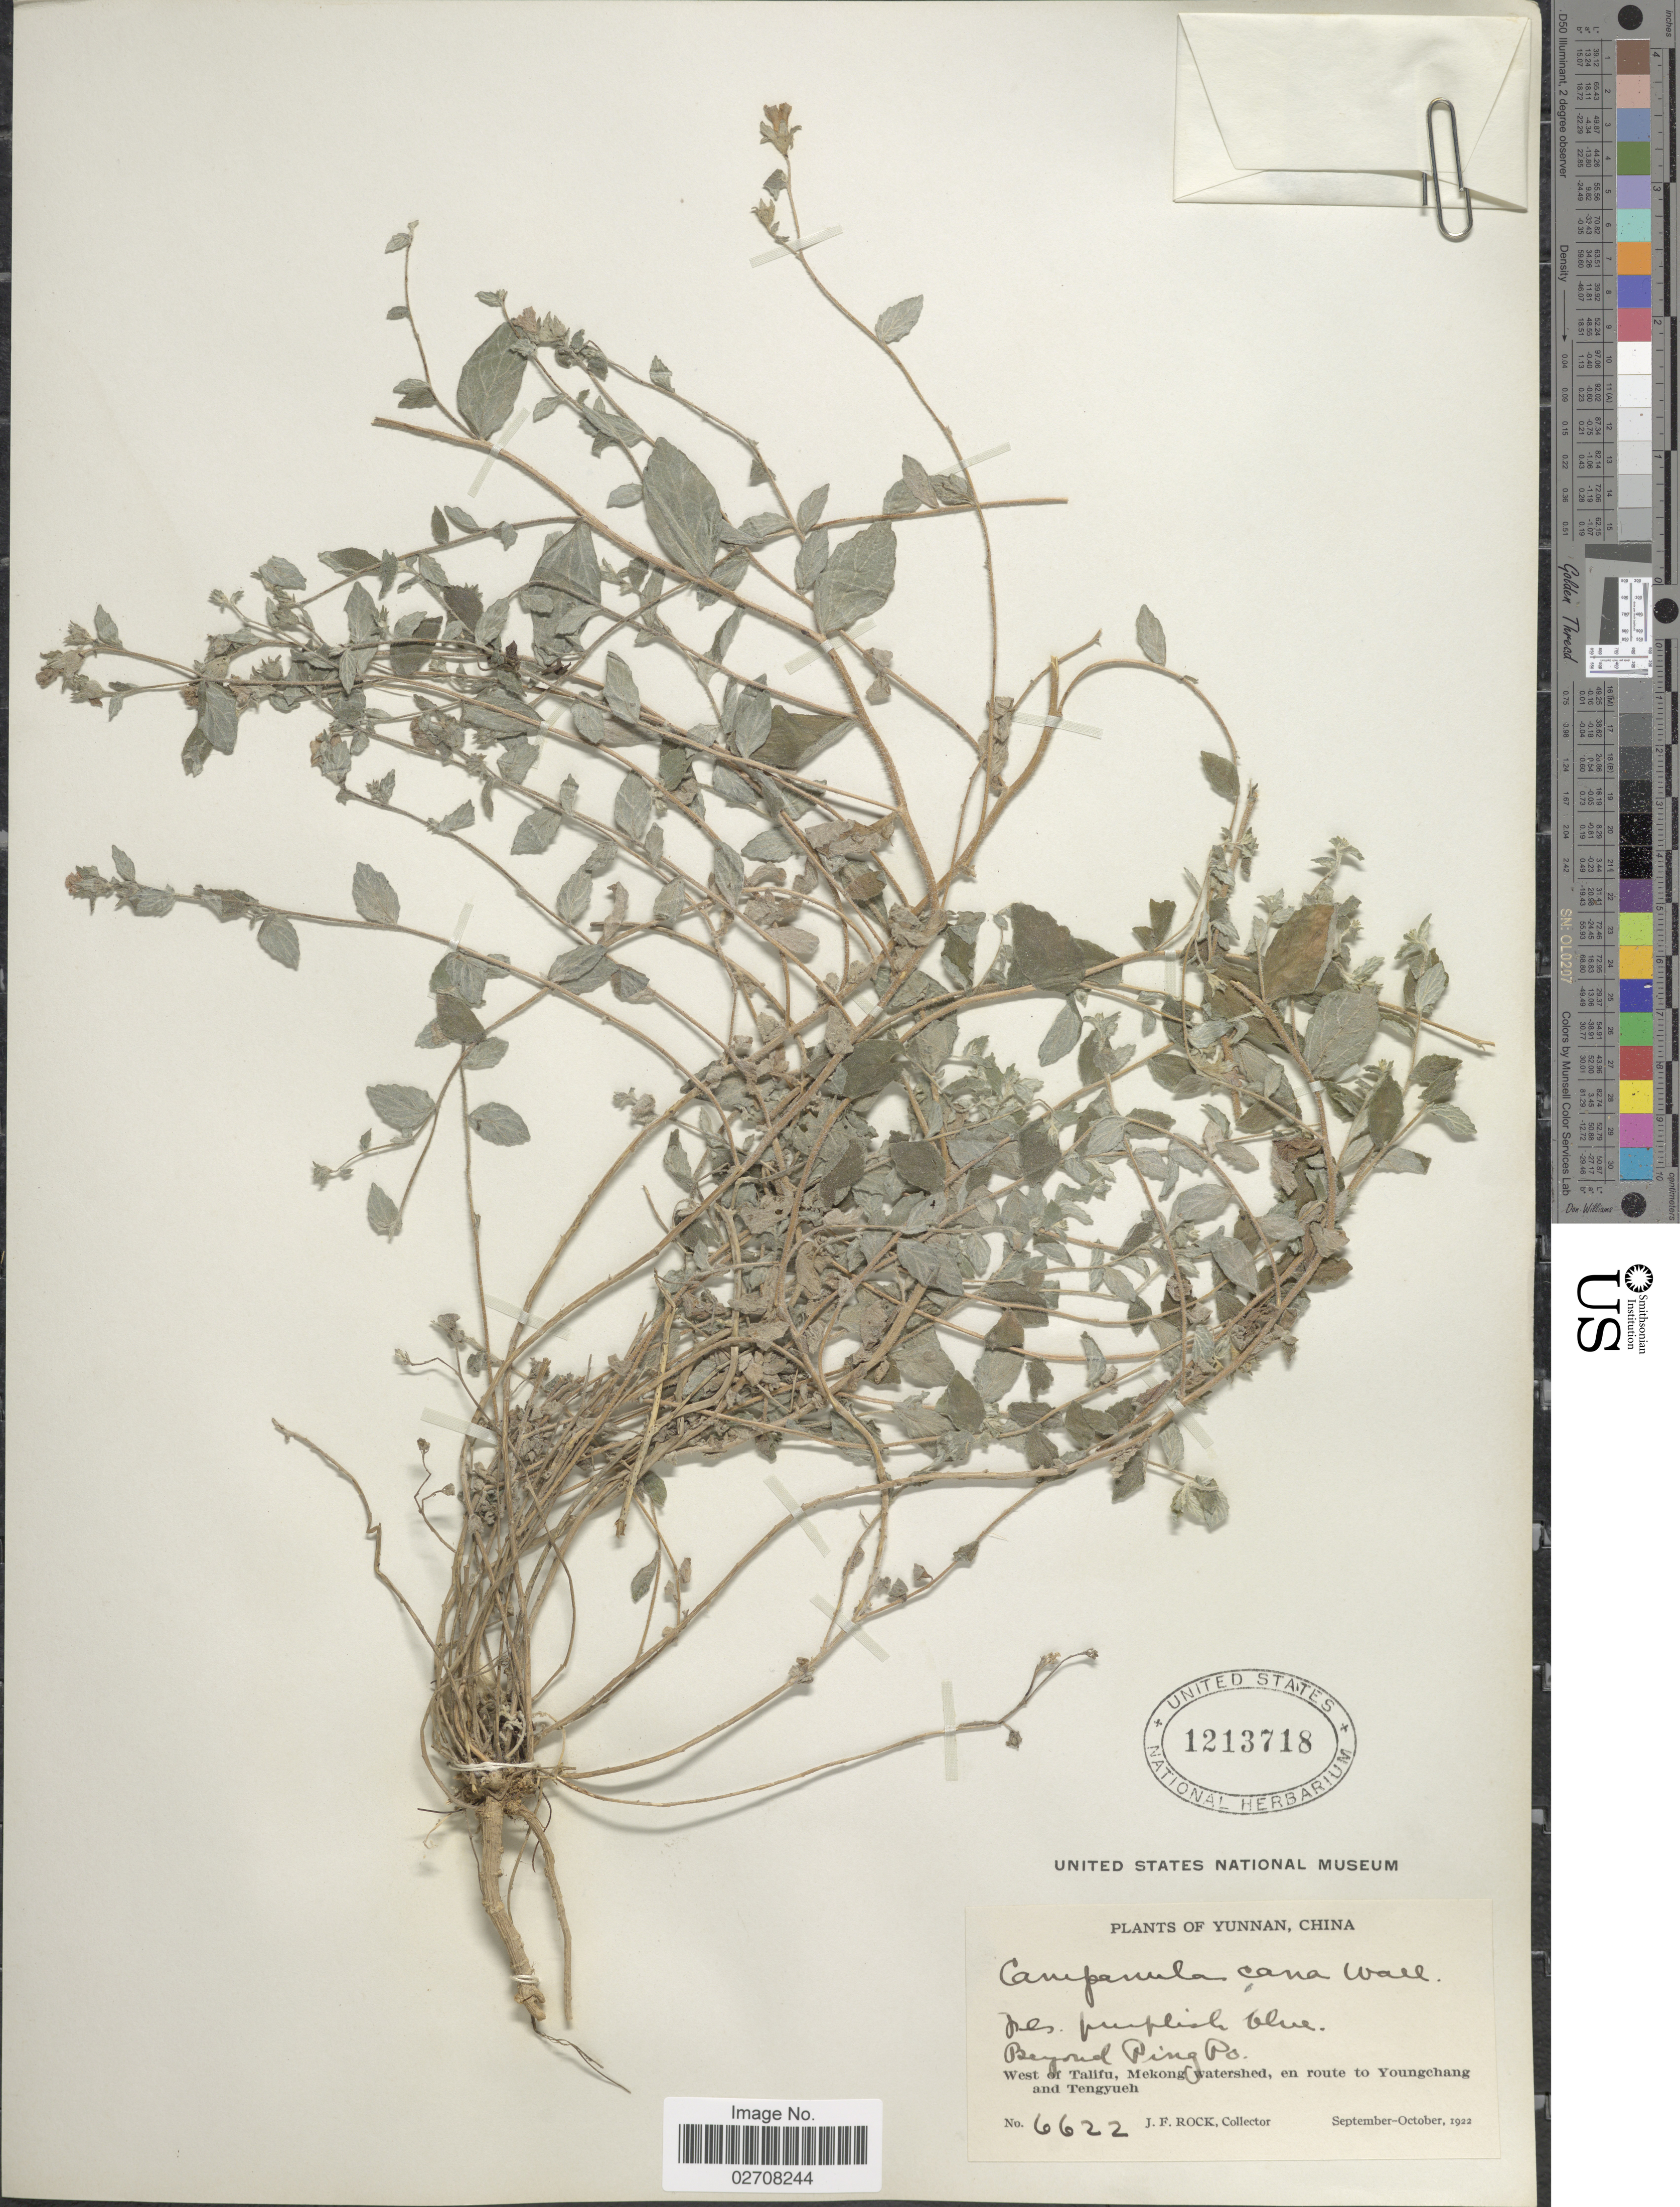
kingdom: Plantae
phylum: Tracheophyta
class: Magnoliopsida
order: Asterales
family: Campanulaceae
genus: Campanula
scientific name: Campanula cana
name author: Wall.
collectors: J. F. Rock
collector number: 6622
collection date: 1922-09/1922-10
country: China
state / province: Yunnan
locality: Beyond Ping Po. West of Talifu, Mekong watershed, en route to Youngchang and Tengyueh.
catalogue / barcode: US 1213718